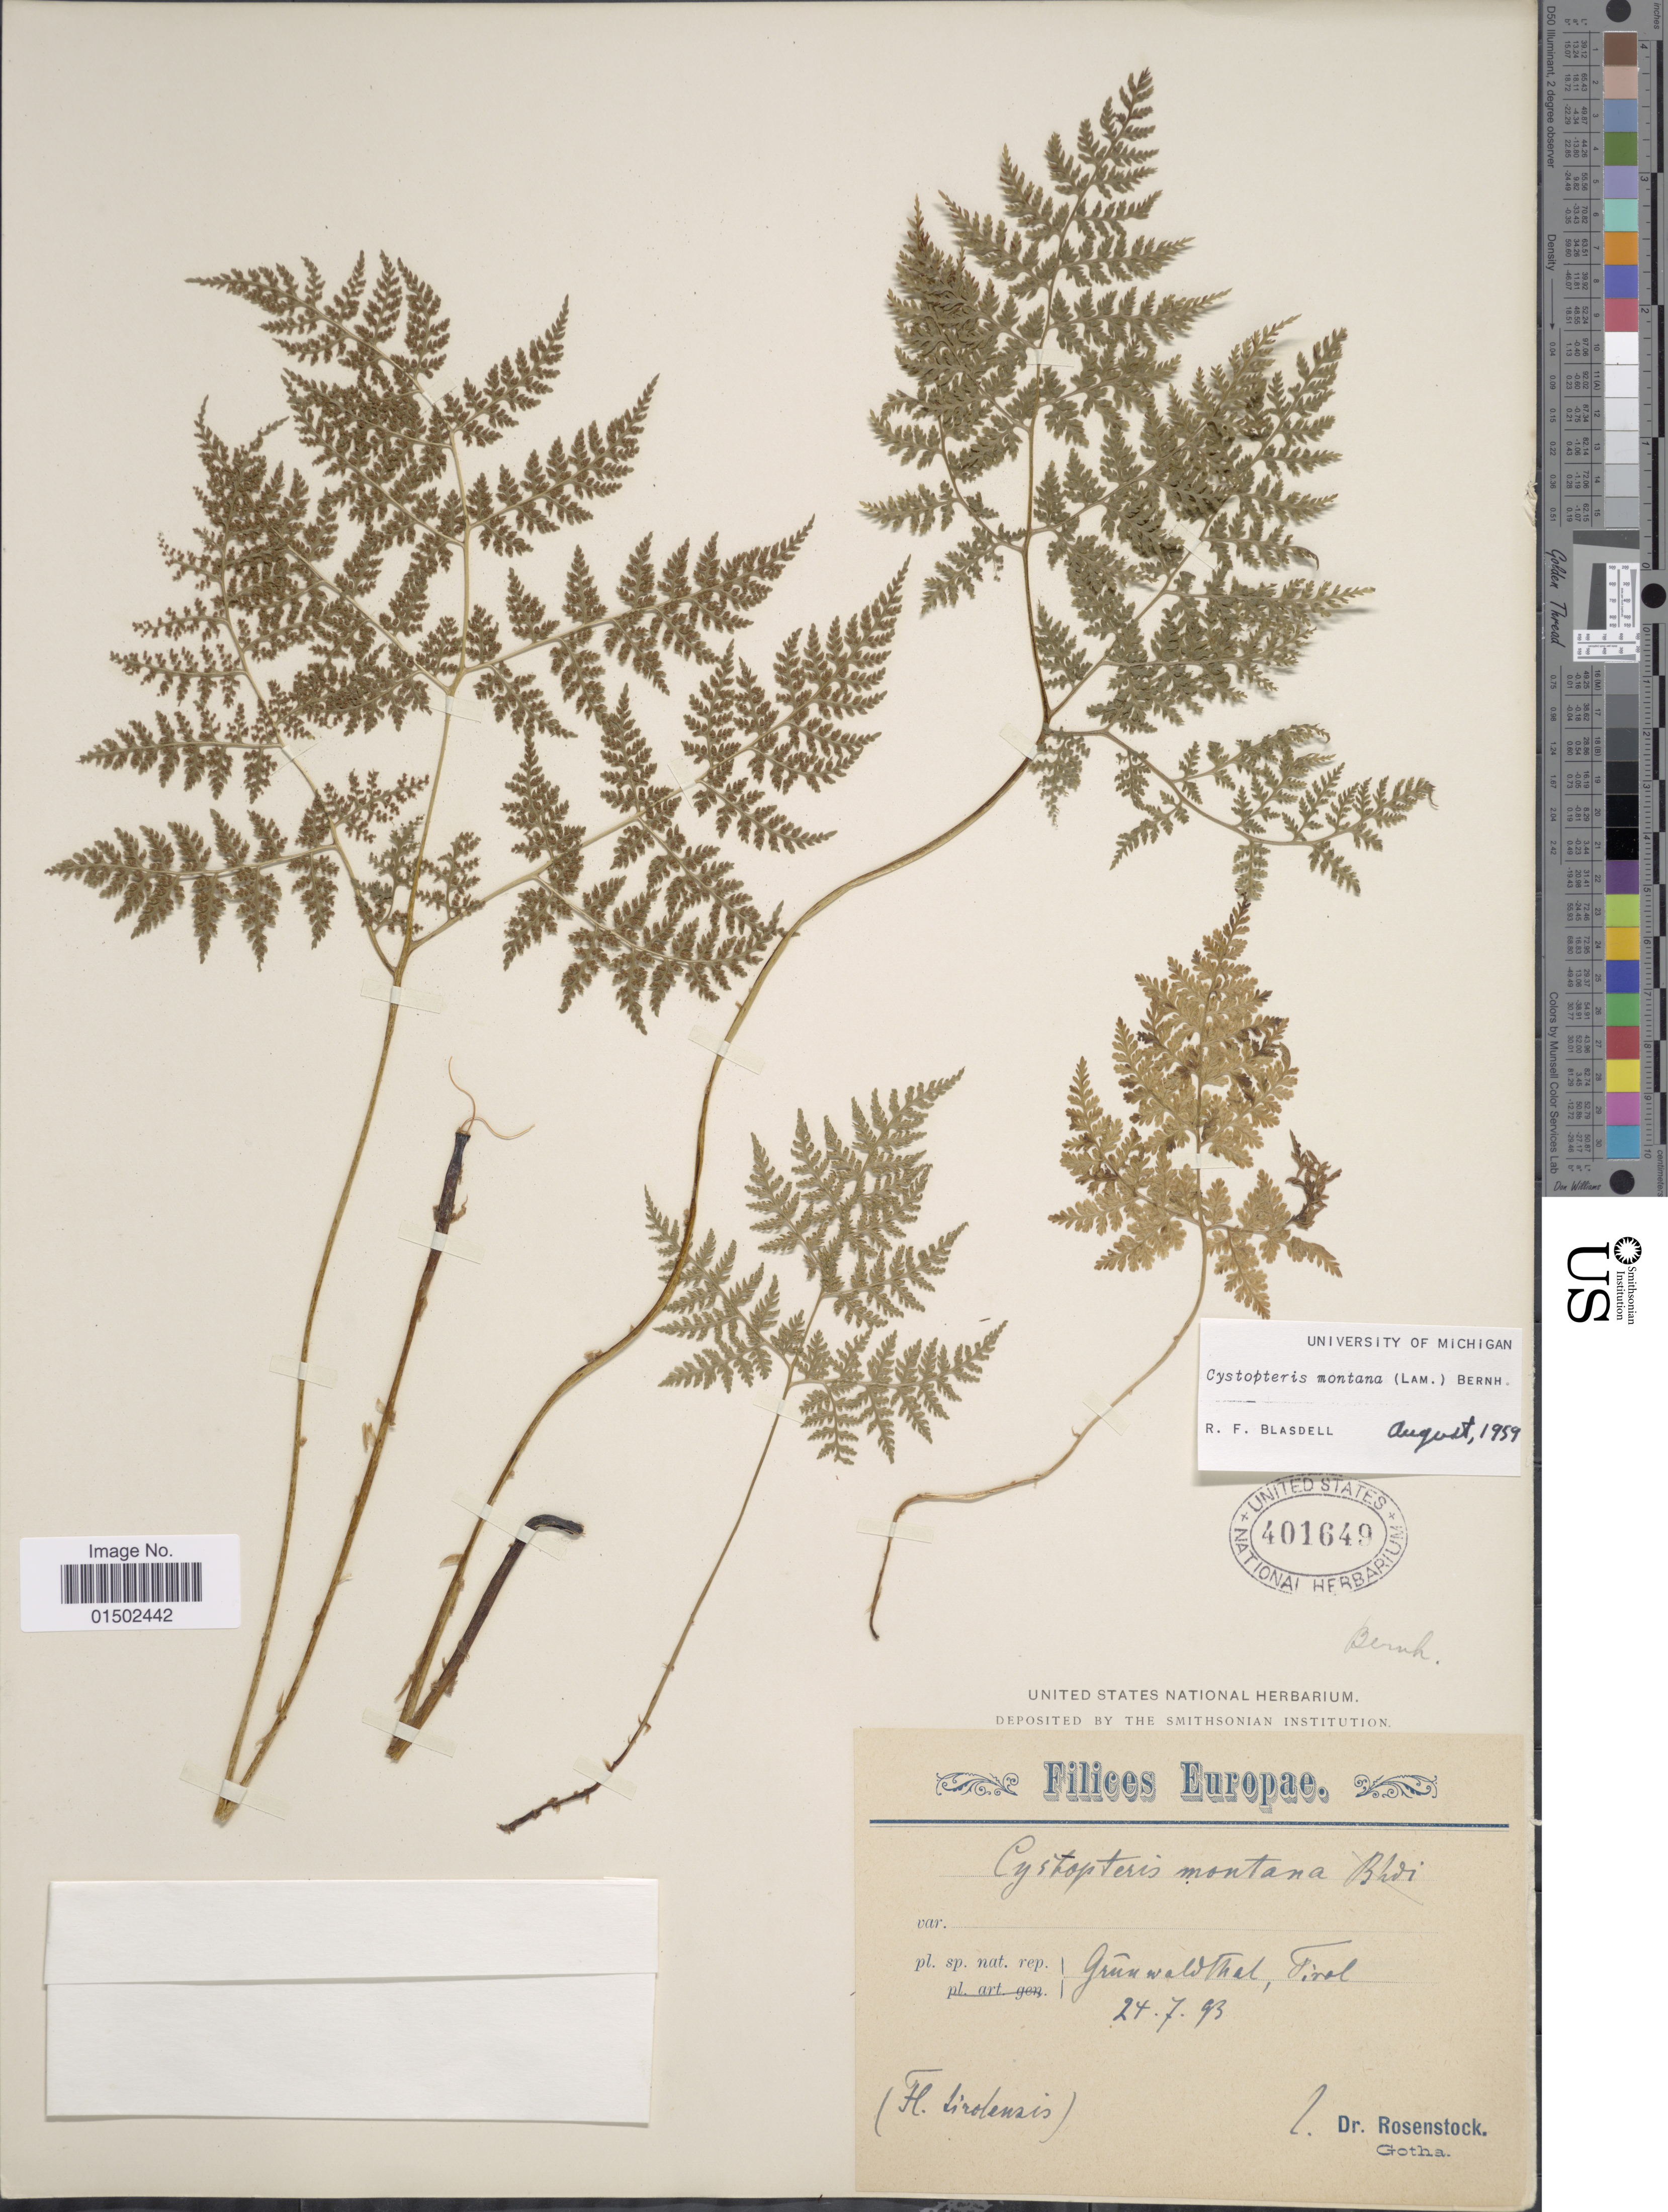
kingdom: Plantae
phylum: Tracheophyta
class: Polypodiopsida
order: Polypodiales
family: Cystopteridaceae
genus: Cystopteris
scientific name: Cystopteris montana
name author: (Lam.) Desv.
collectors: -- Rosenstock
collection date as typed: Transcribed d/m/y: 24/7/93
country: Austria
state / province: Tirol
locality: GrunwaWThal [interpreted]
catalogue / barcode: US 401649